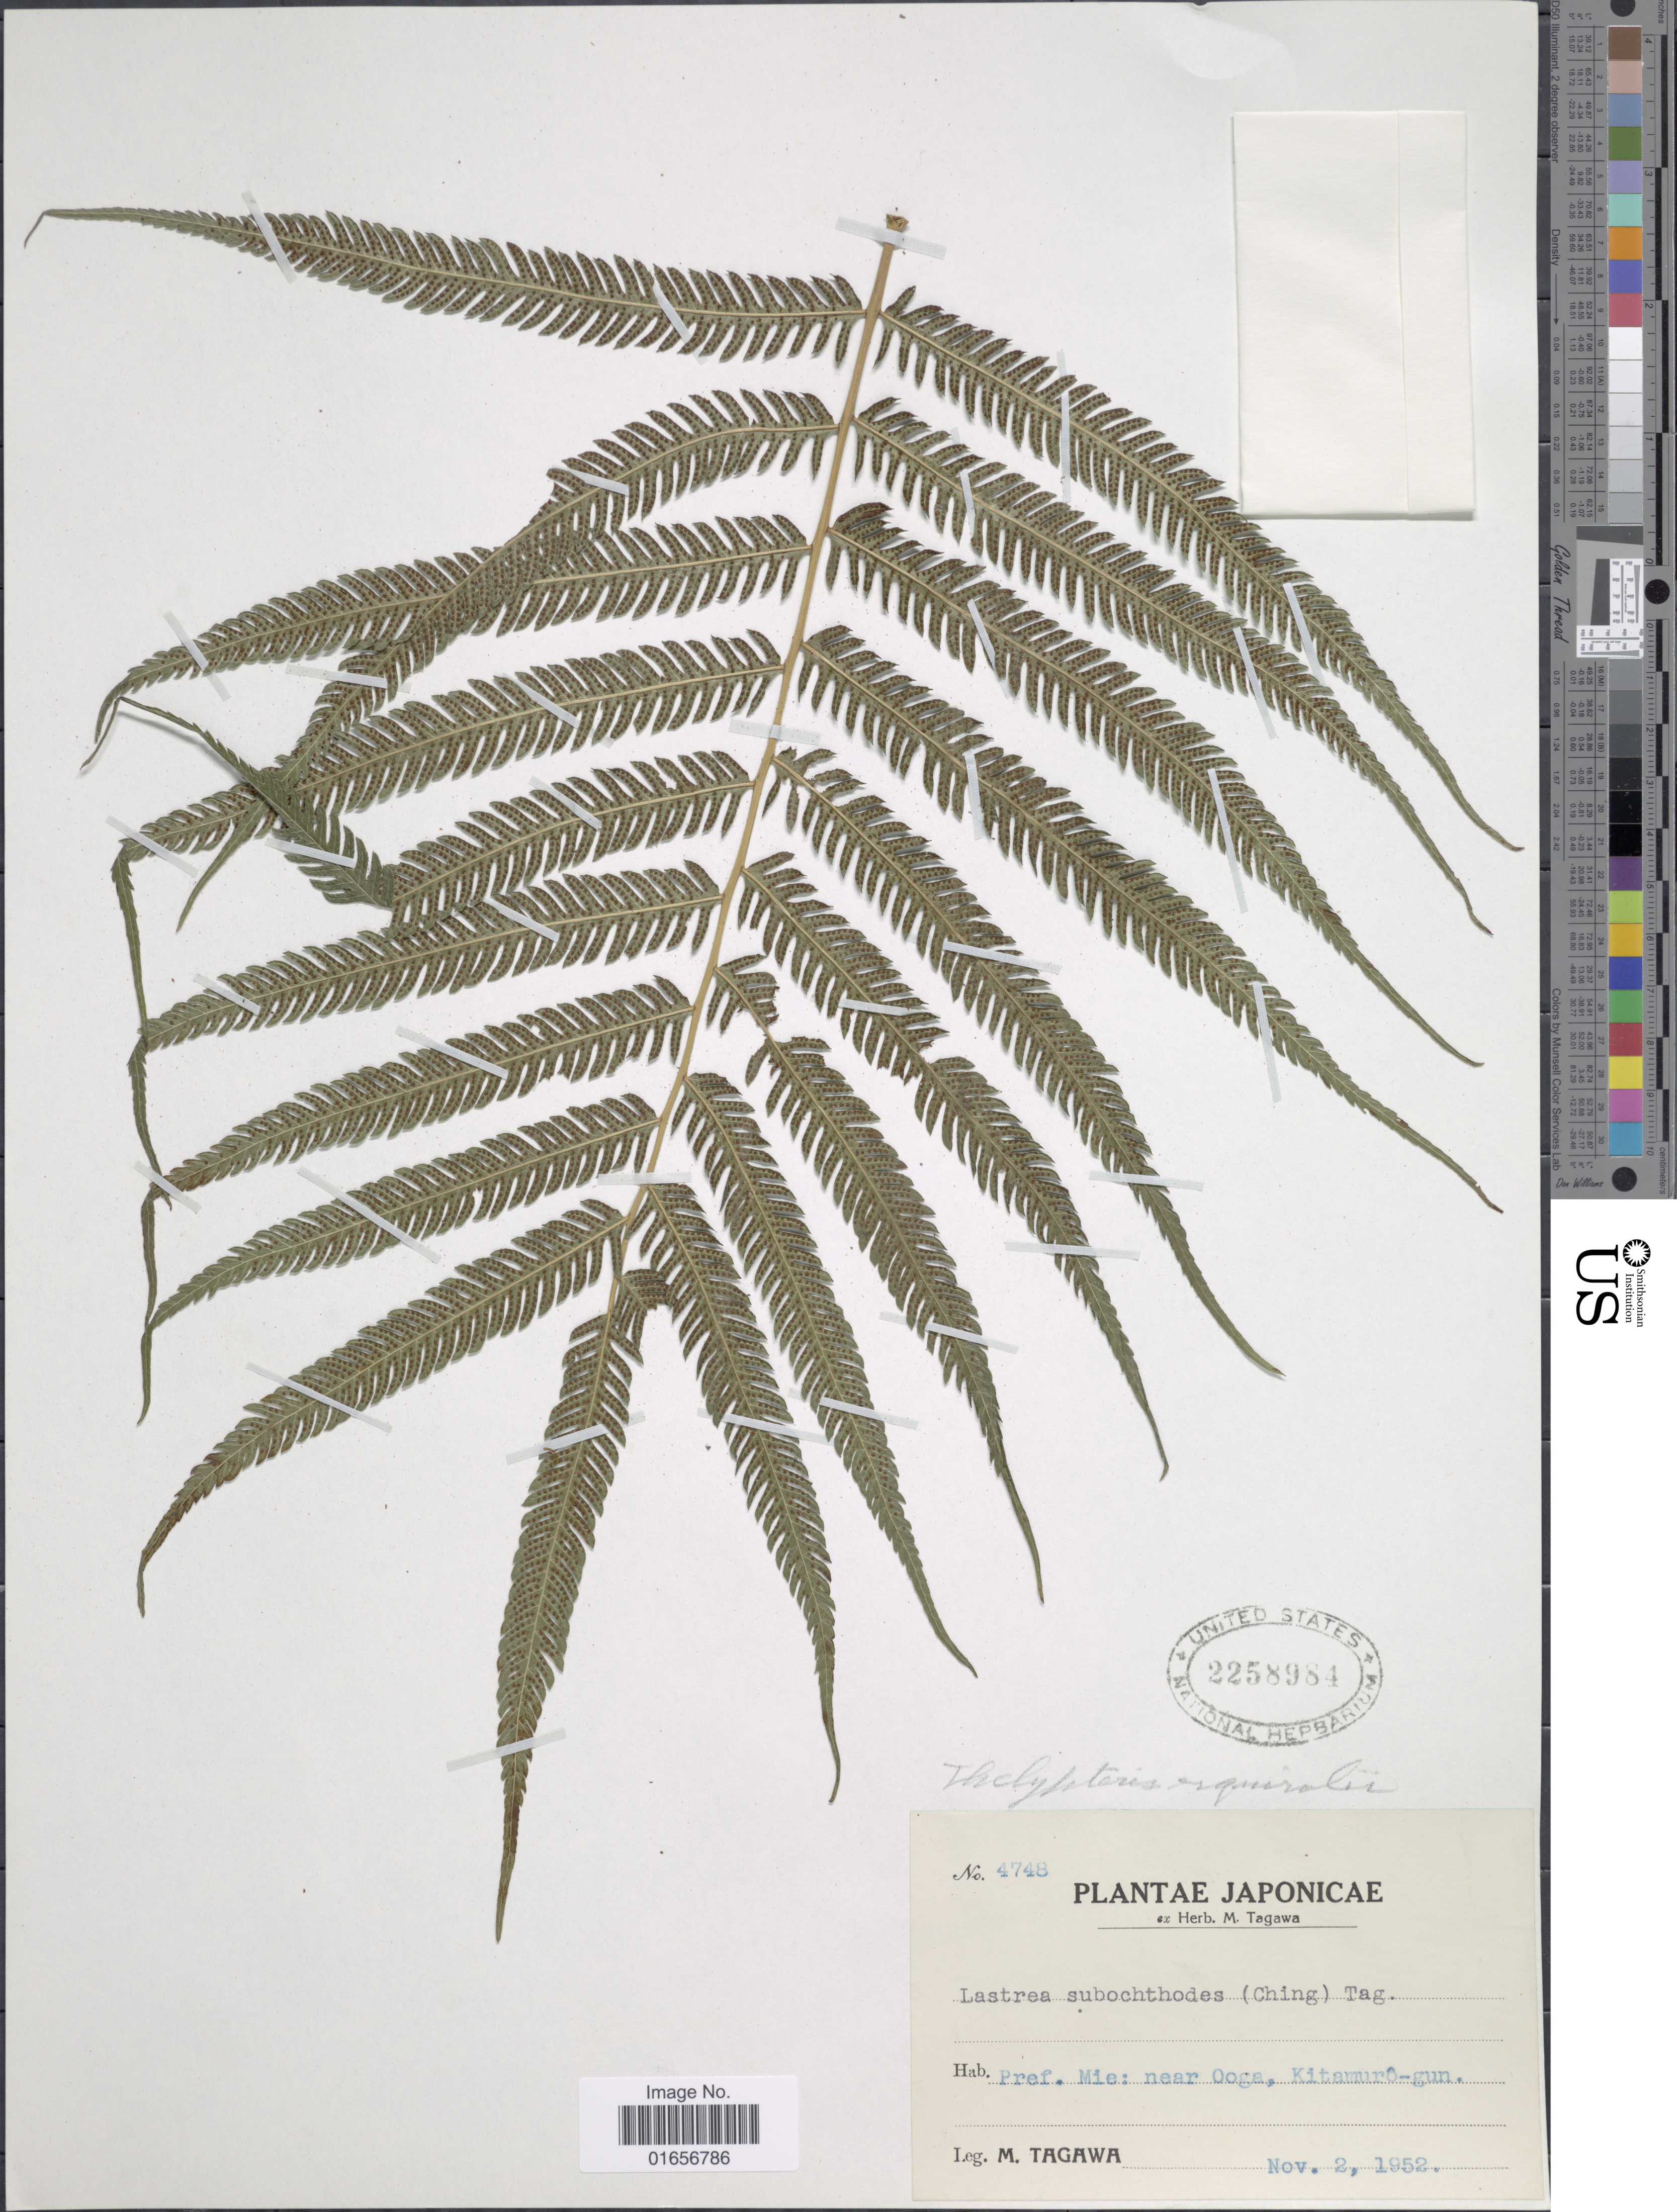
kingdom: Plantae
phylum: Tracheophyta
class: Polypodiopsida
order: Polypodiales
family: Thelypteridaceae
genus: Pseudocyclosorus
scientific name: Pseudocyclosorus esquirolii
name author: (Christ) Ching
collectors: M. Tagawa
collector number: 4748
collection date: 1952-11-02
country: Japan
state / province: Mie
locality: Near Ooga, Kitamurô- gun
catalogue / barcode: US 2258984